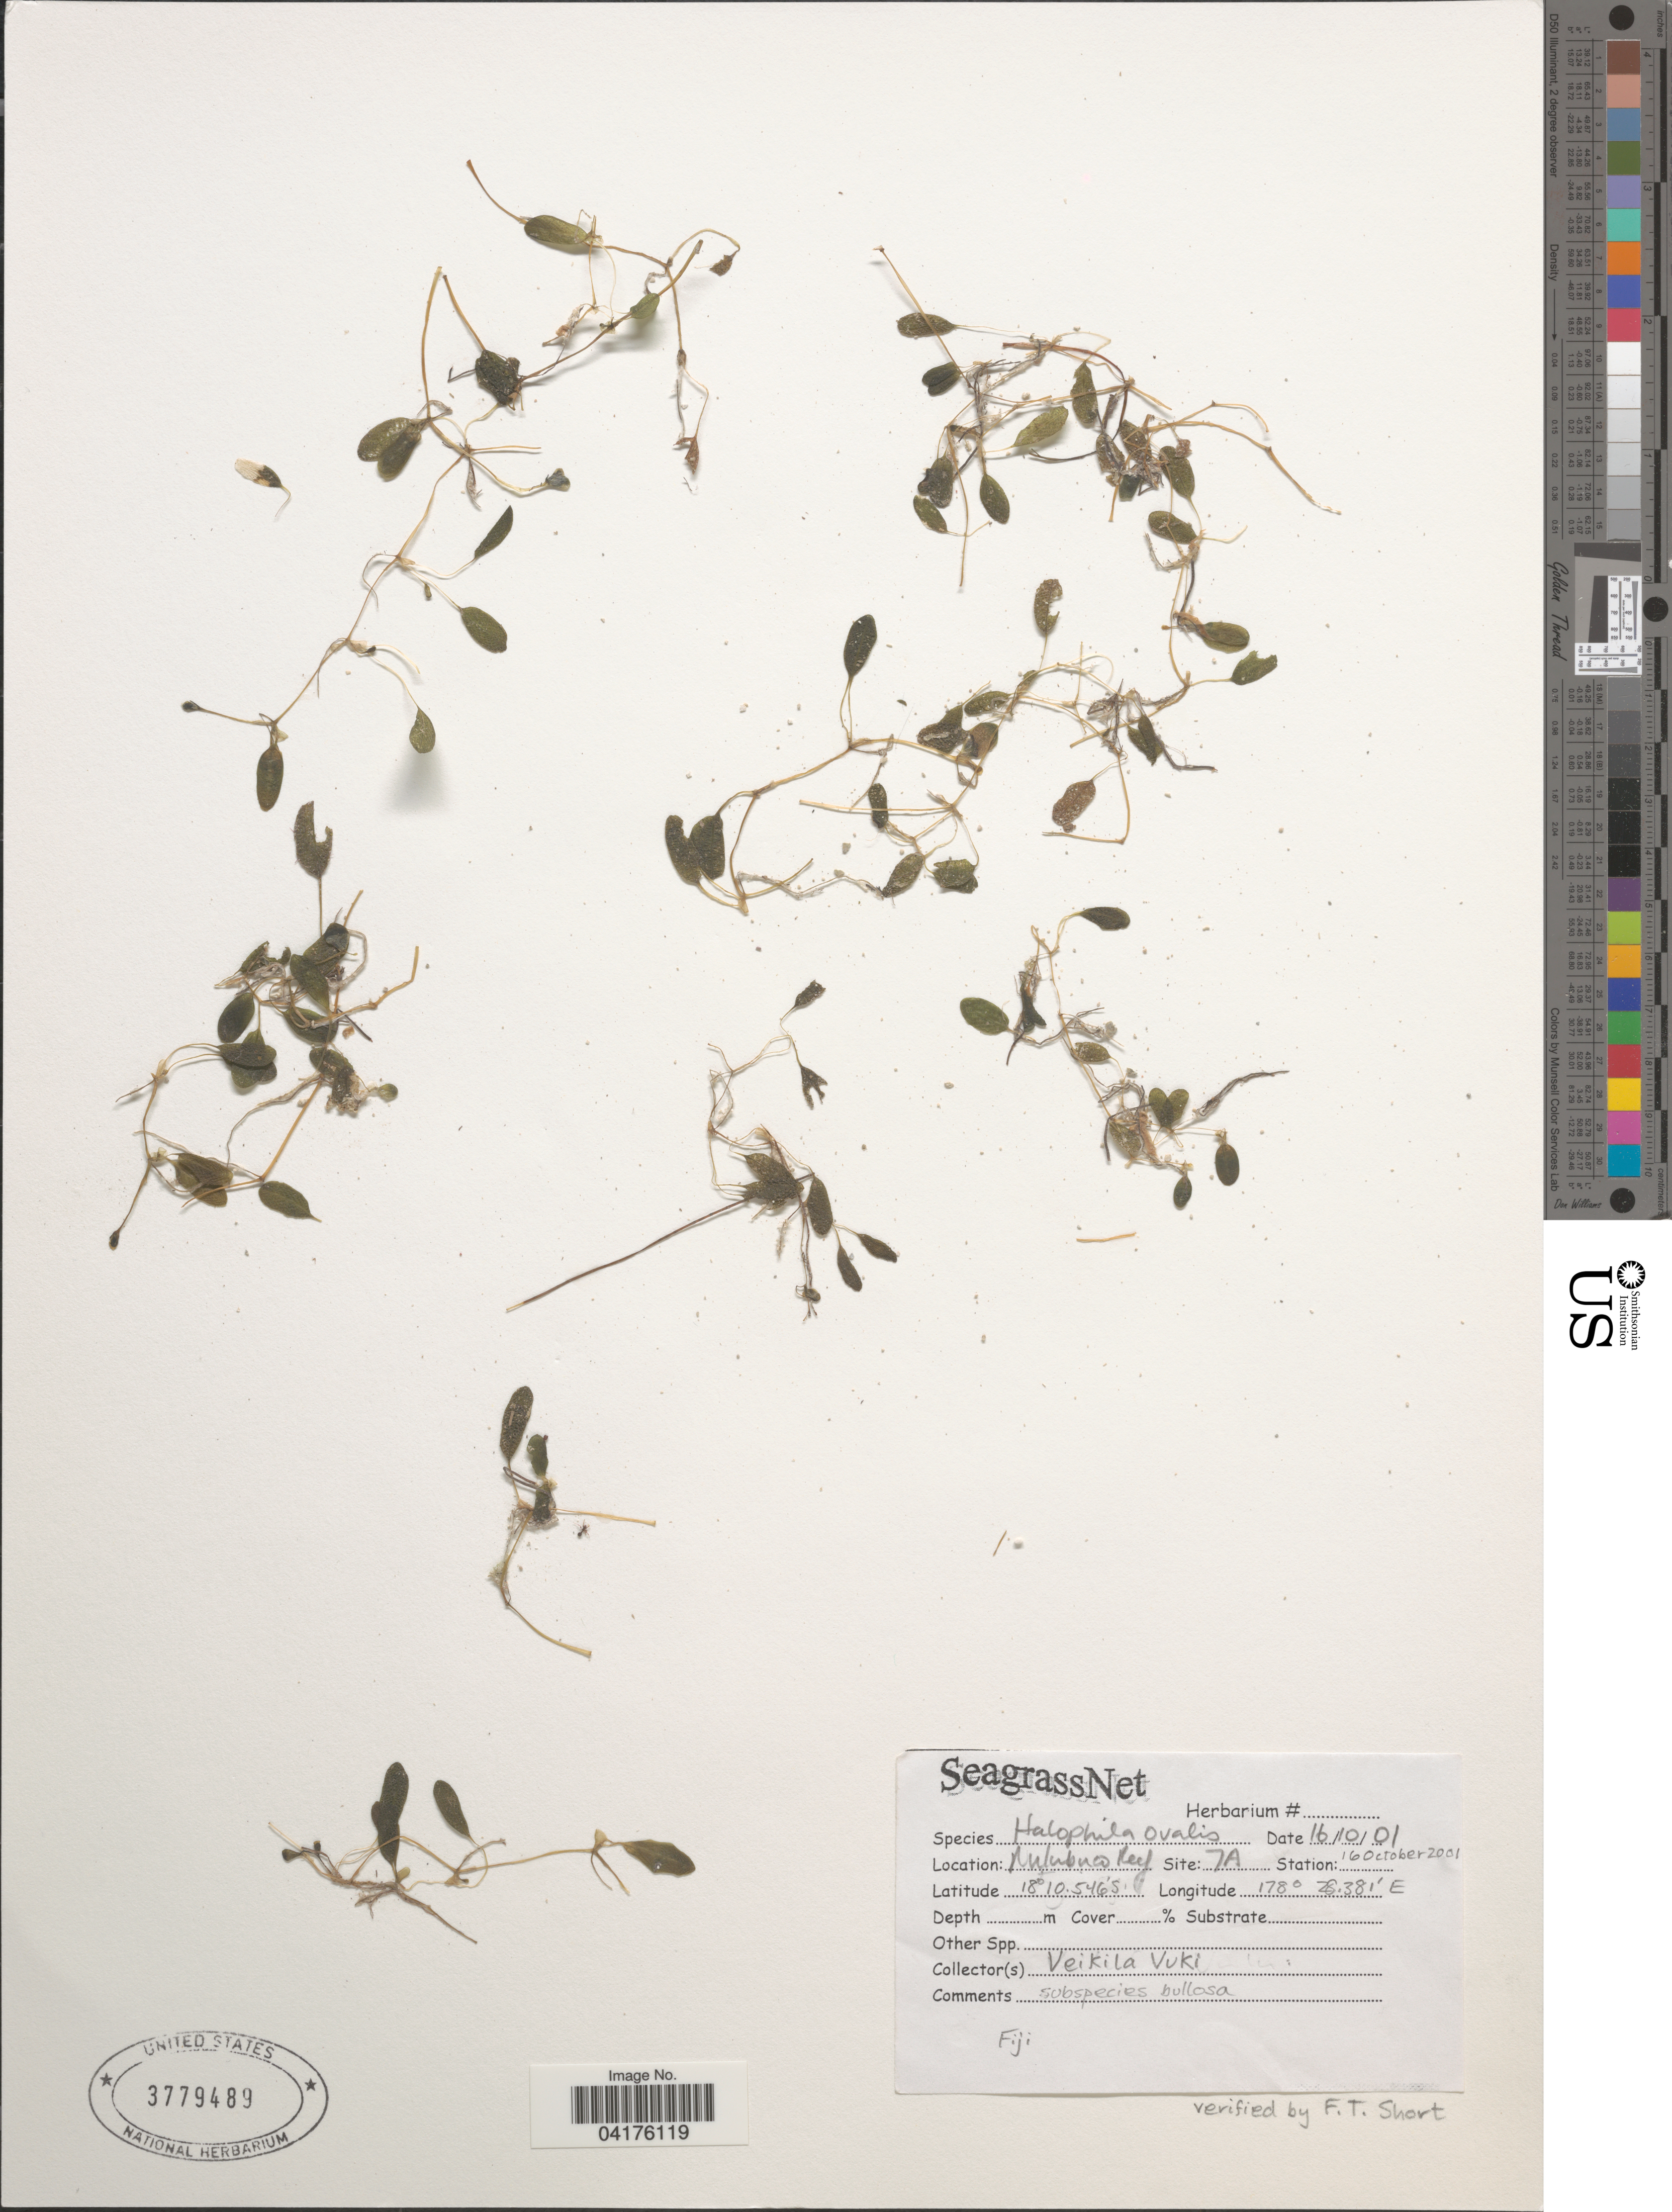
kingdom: Plantae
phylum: Tracheophyta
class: Liliopsida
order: Alismatales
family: Hydrocharitaceae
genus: Halophila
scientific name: Halophila ovalis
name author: (R. Br.) Hook. f.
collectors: V. Vuki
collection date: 2001-10-16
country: Fiji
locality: Nukubuco Reef. Site: 7A.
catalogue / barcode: US 3779489